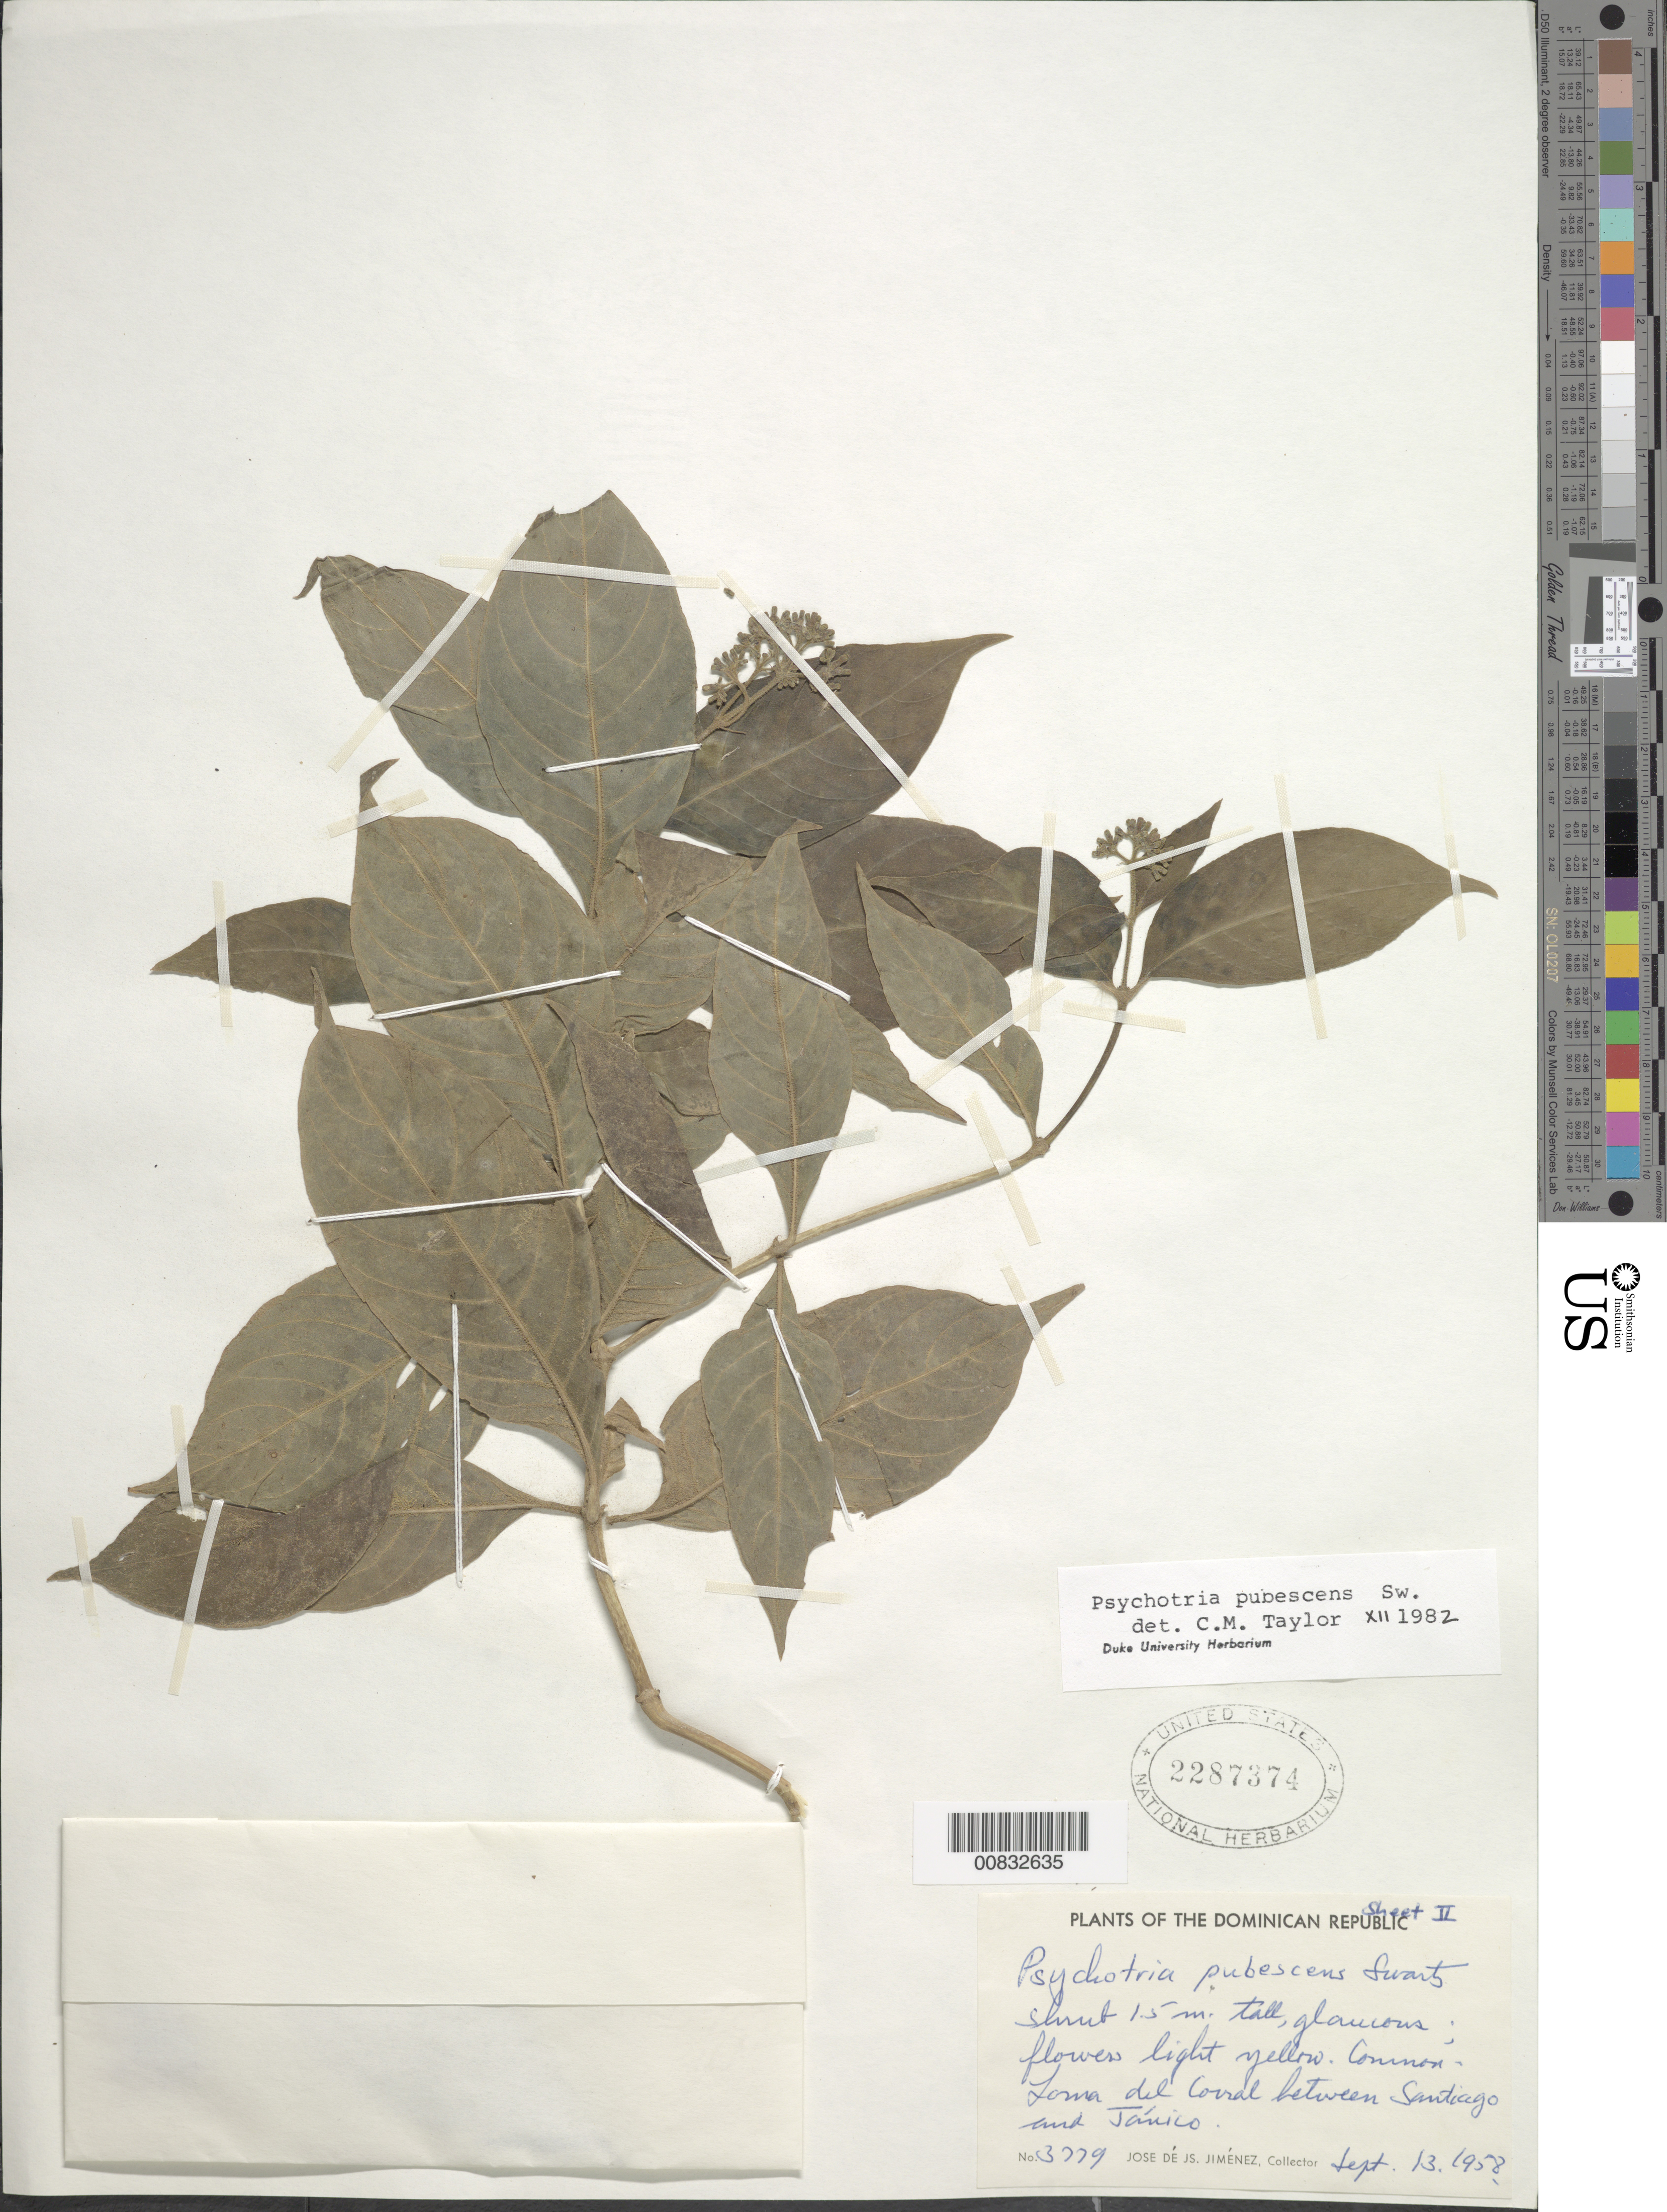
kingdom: Plantae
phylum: Tracheophyta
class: Magnoliopsida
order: Gentianales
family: Rubiaceae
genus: Psychotria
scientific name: Psychotria pubescens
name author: Sw.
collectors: J. J. Jiménez Almonte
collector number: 3779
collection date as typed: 13 Sep 1958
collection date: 1958-09-13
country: Dominican Republic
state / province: Santiago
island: Hispaniola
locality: Loma del Corral between Santiago and Jánico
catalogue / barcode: US 2287374